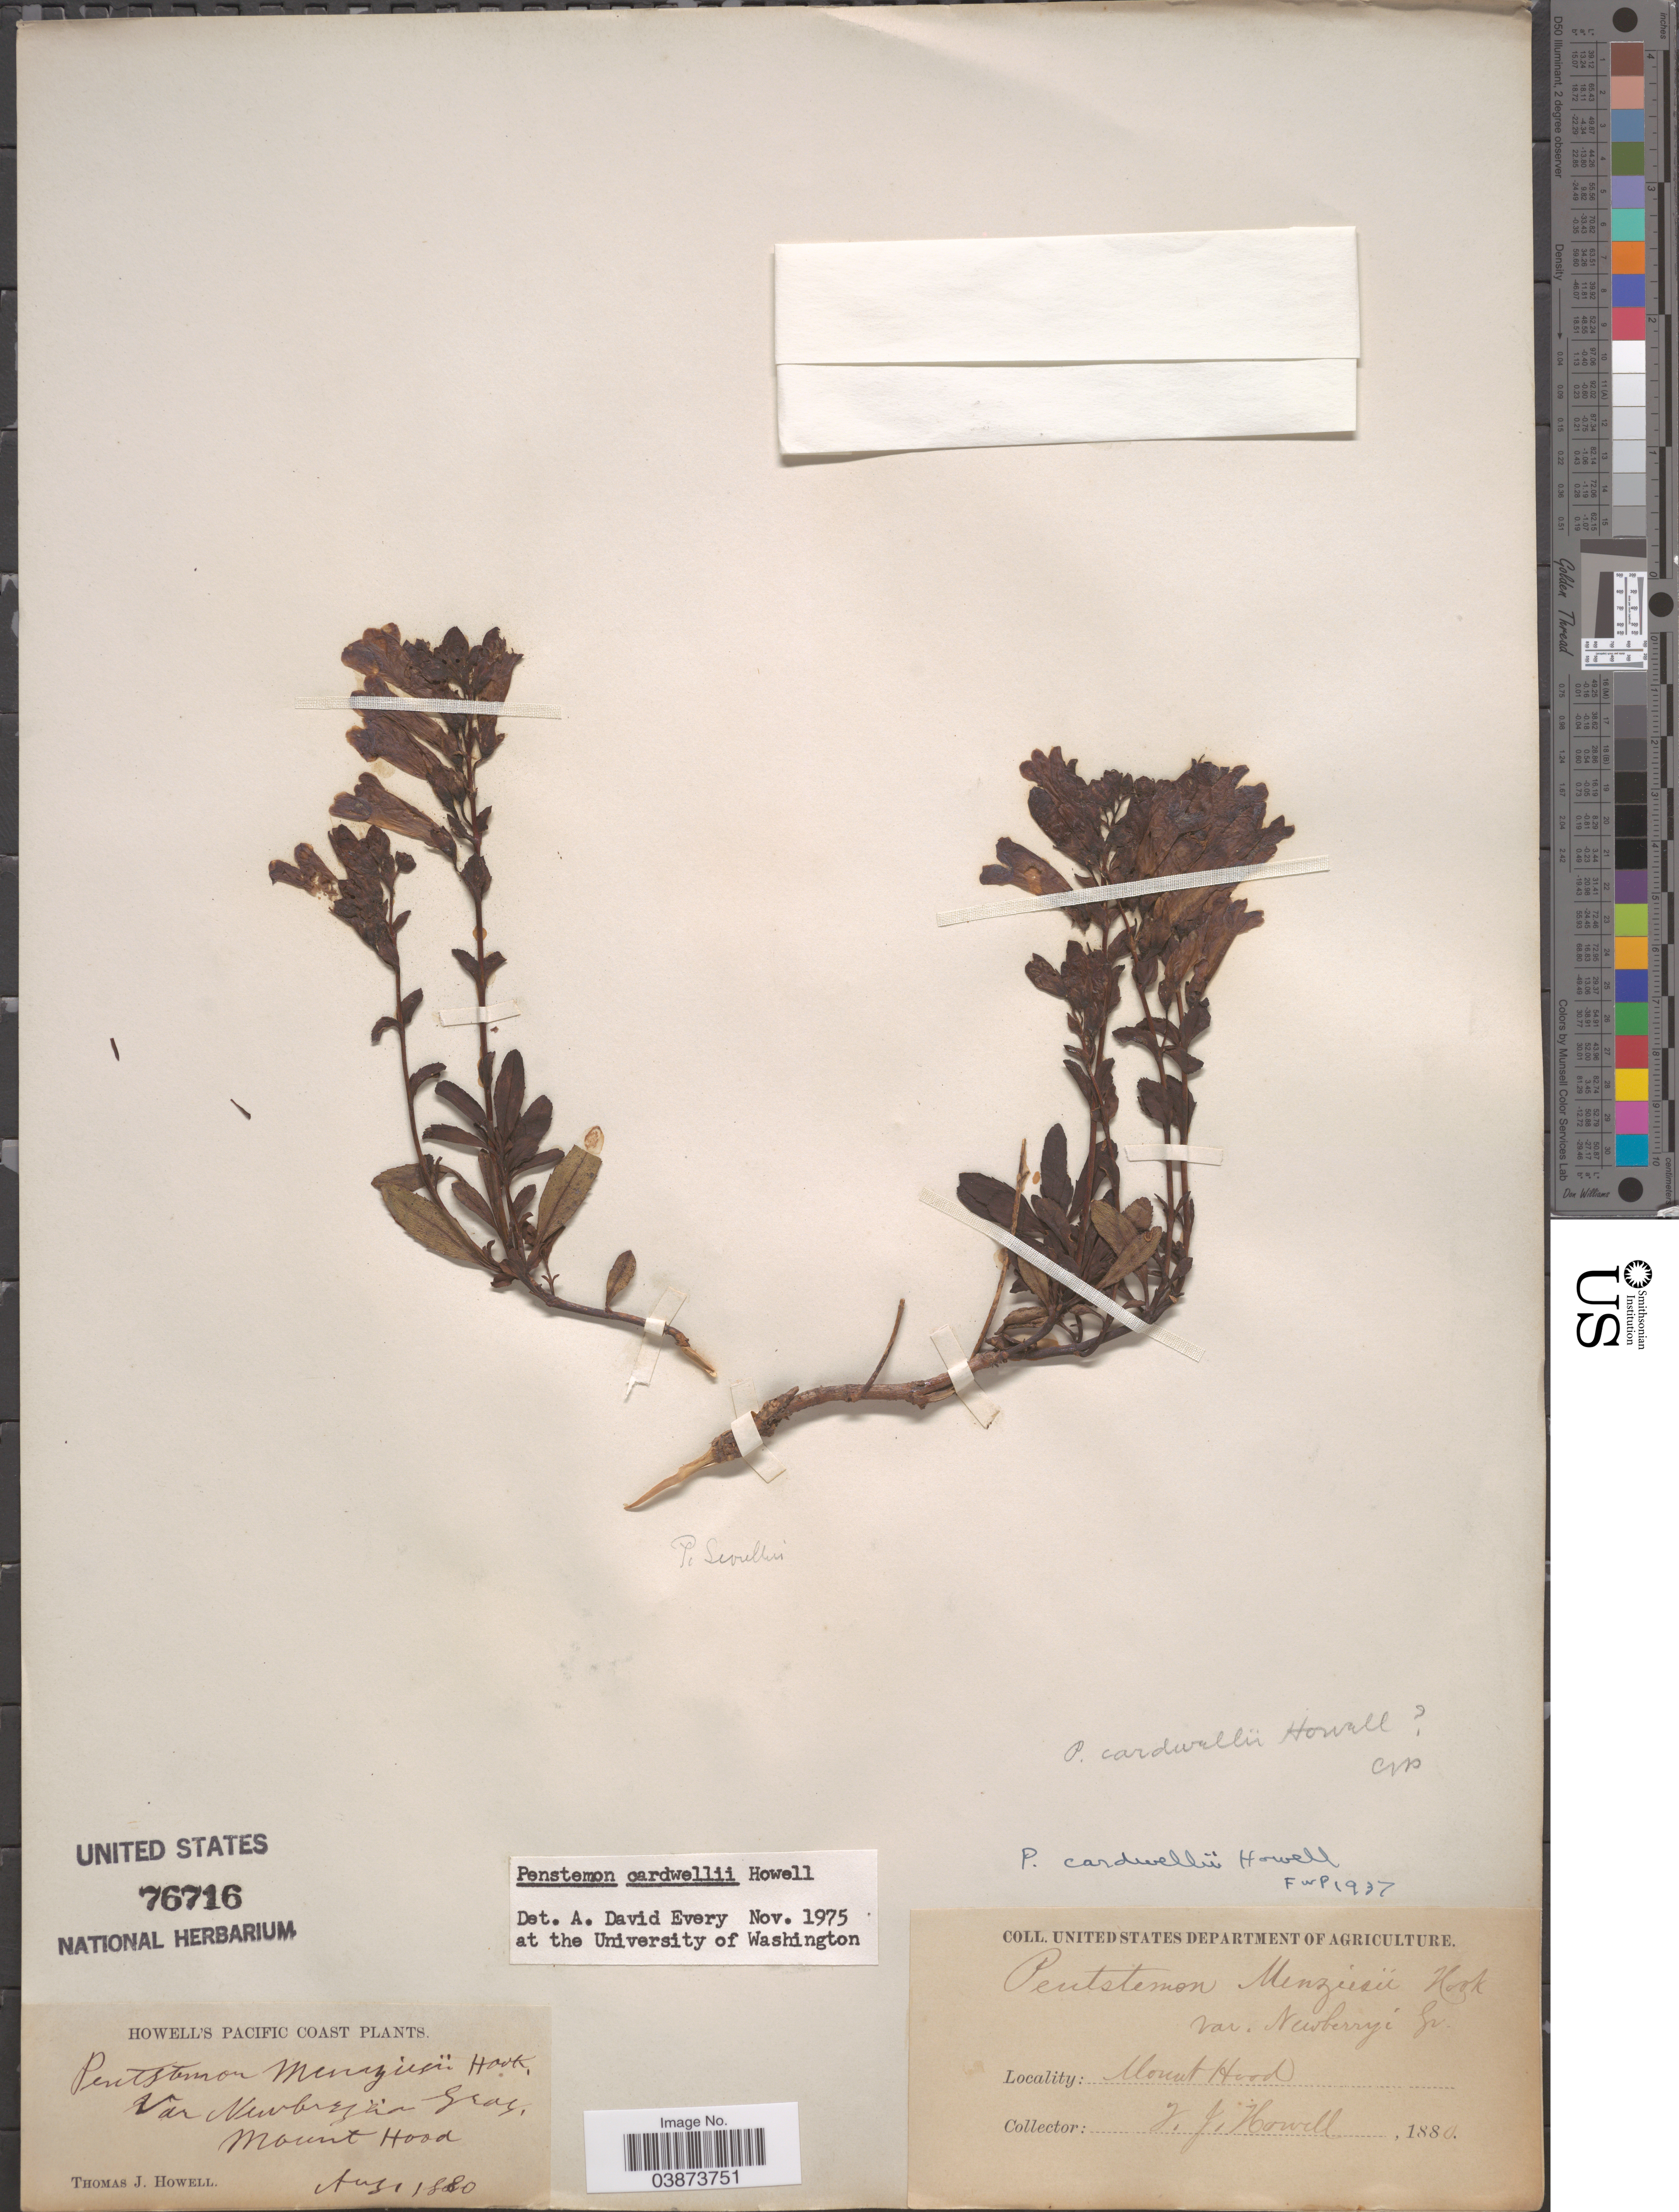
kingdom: Plantae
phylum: Tracheophyta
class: Magnoliopsida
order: Lamiales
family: Plantaginaceae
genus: Penstemon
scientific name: Penstemon cardwellii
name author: Howell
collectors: T. J. Howell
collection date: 1880-08-01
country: United States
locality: Mount Hood.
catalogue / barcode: US 76716